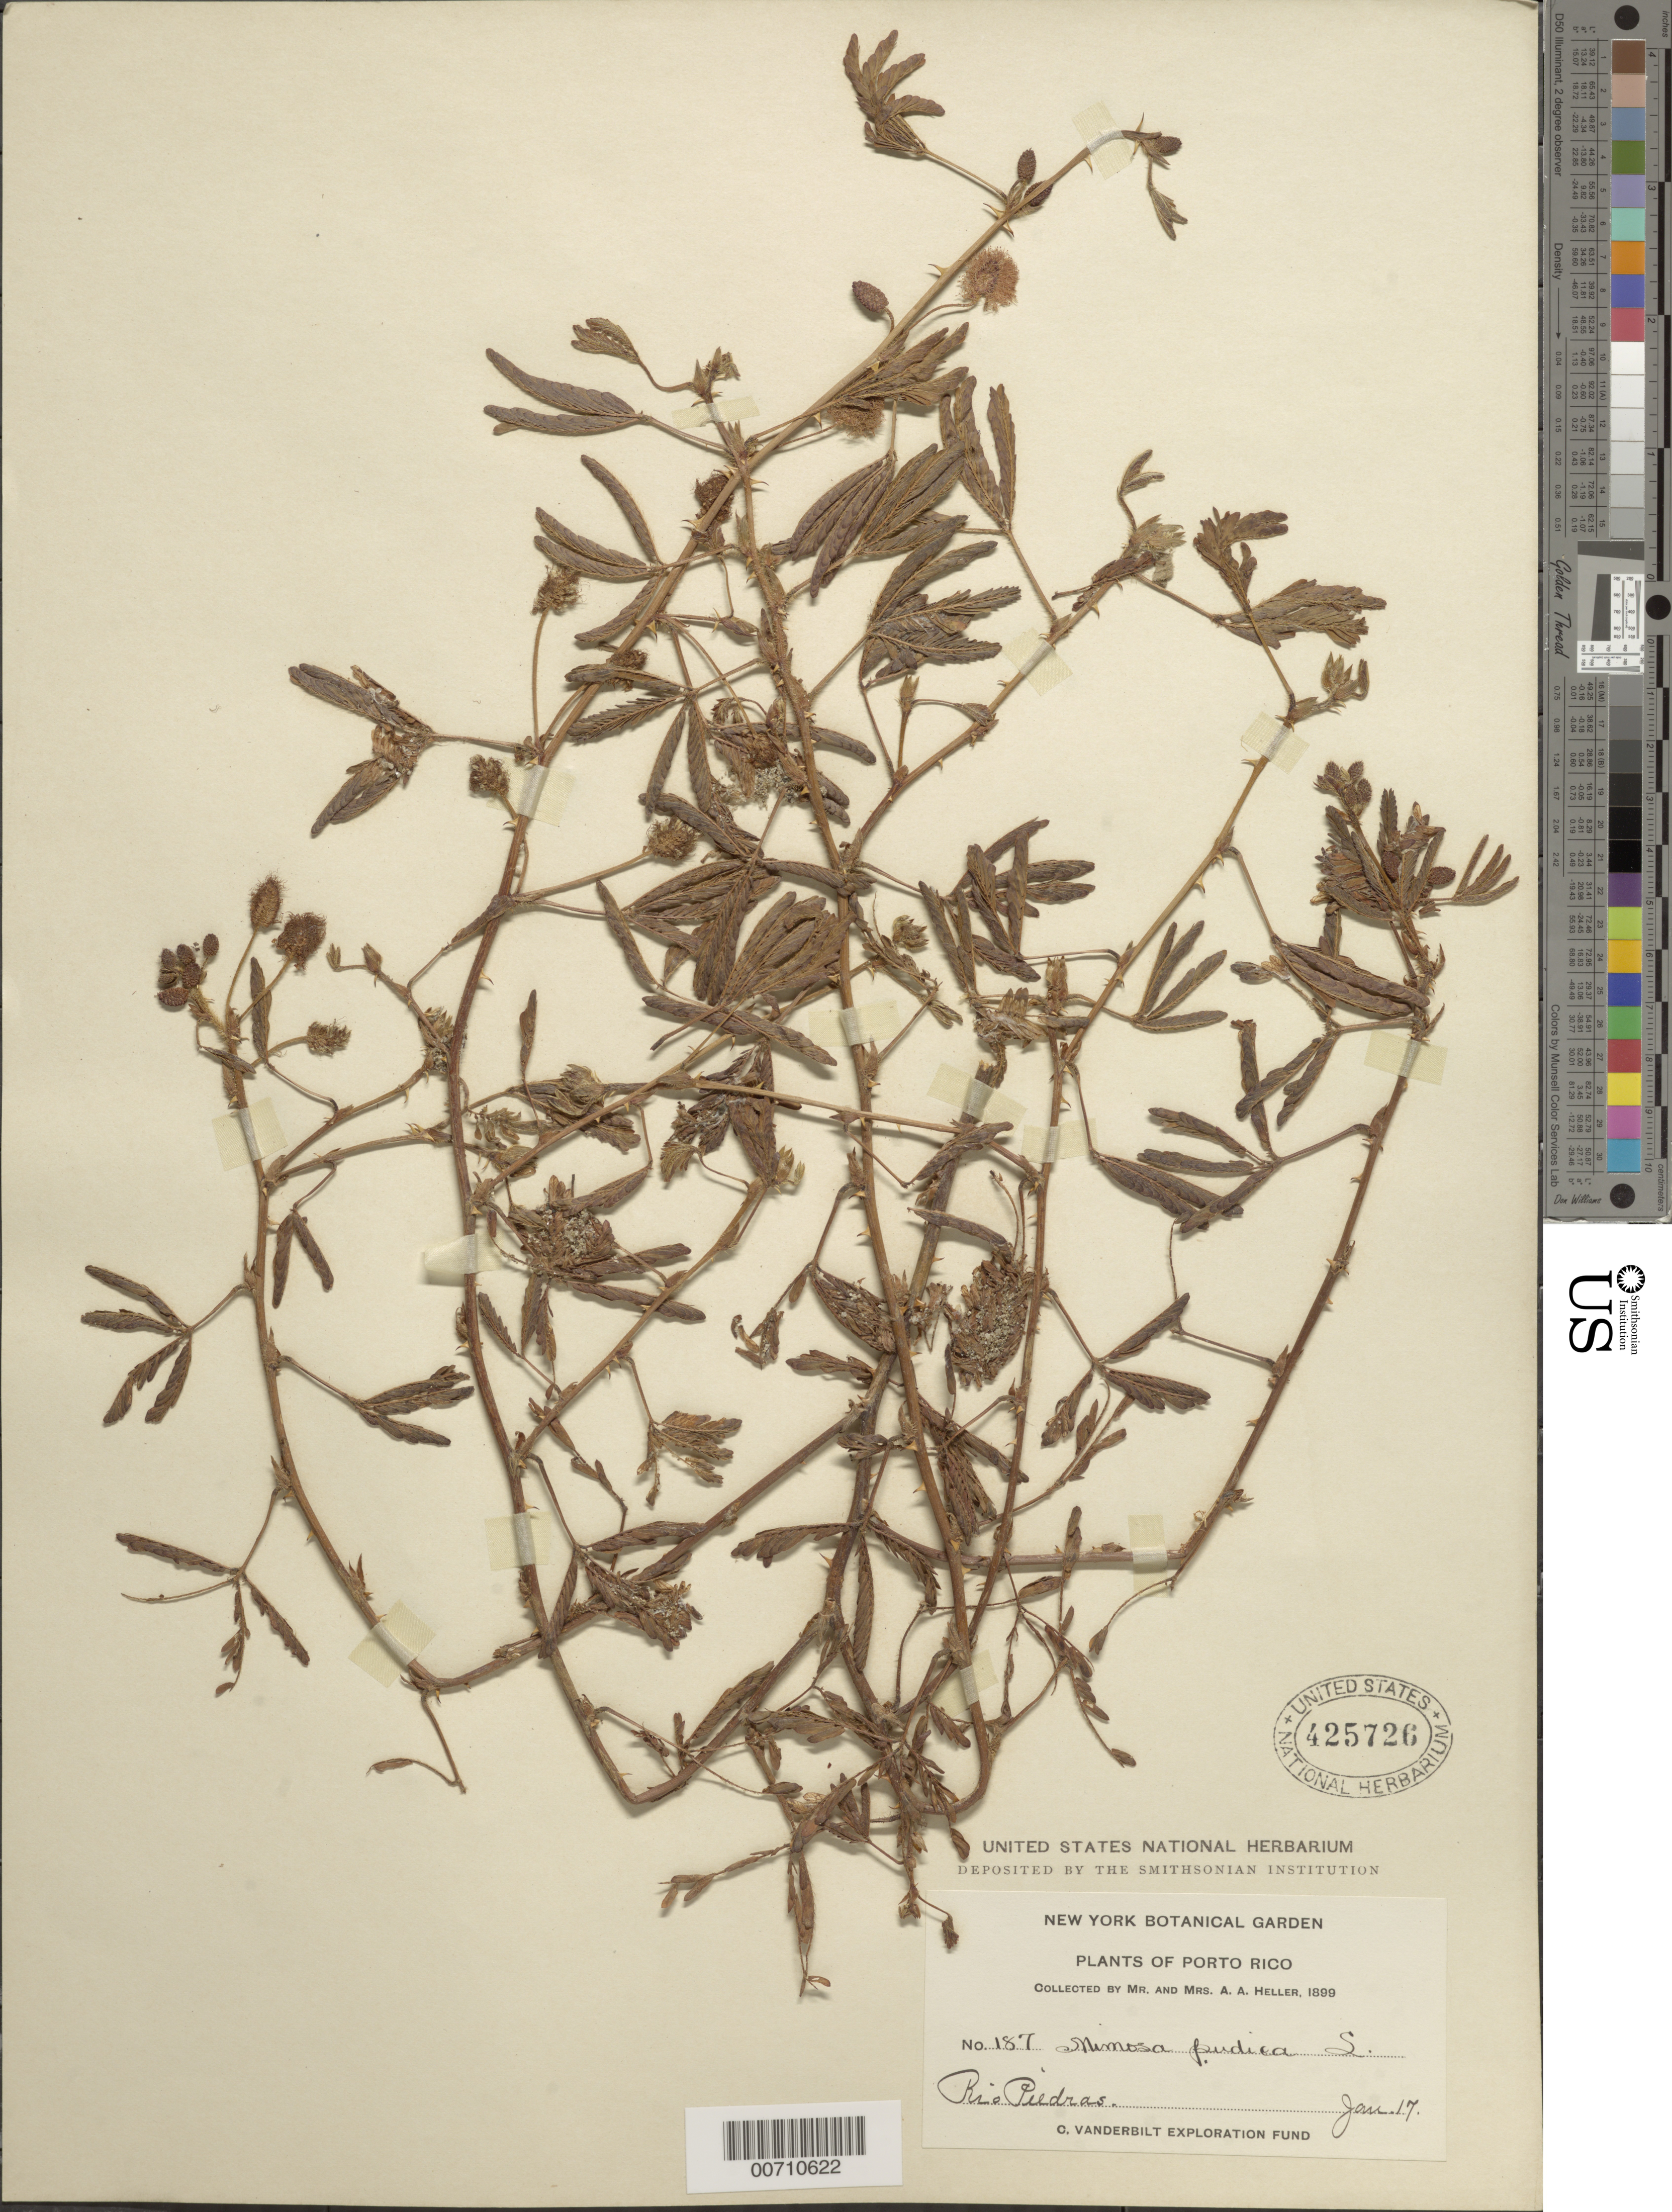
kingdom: Plantae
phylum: Tracheophyta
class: Magnoliopsida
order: Fabales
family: Fabaceae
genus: Mimosa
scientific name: Mimosa pudica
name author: L.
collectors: A. A. Heller & -- Heller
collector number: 187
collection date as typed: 17 Jan 1899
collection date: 1899-01-17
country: Puerto Rico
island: Greater Antilles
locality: Rio Piedras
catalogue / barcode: US 425726